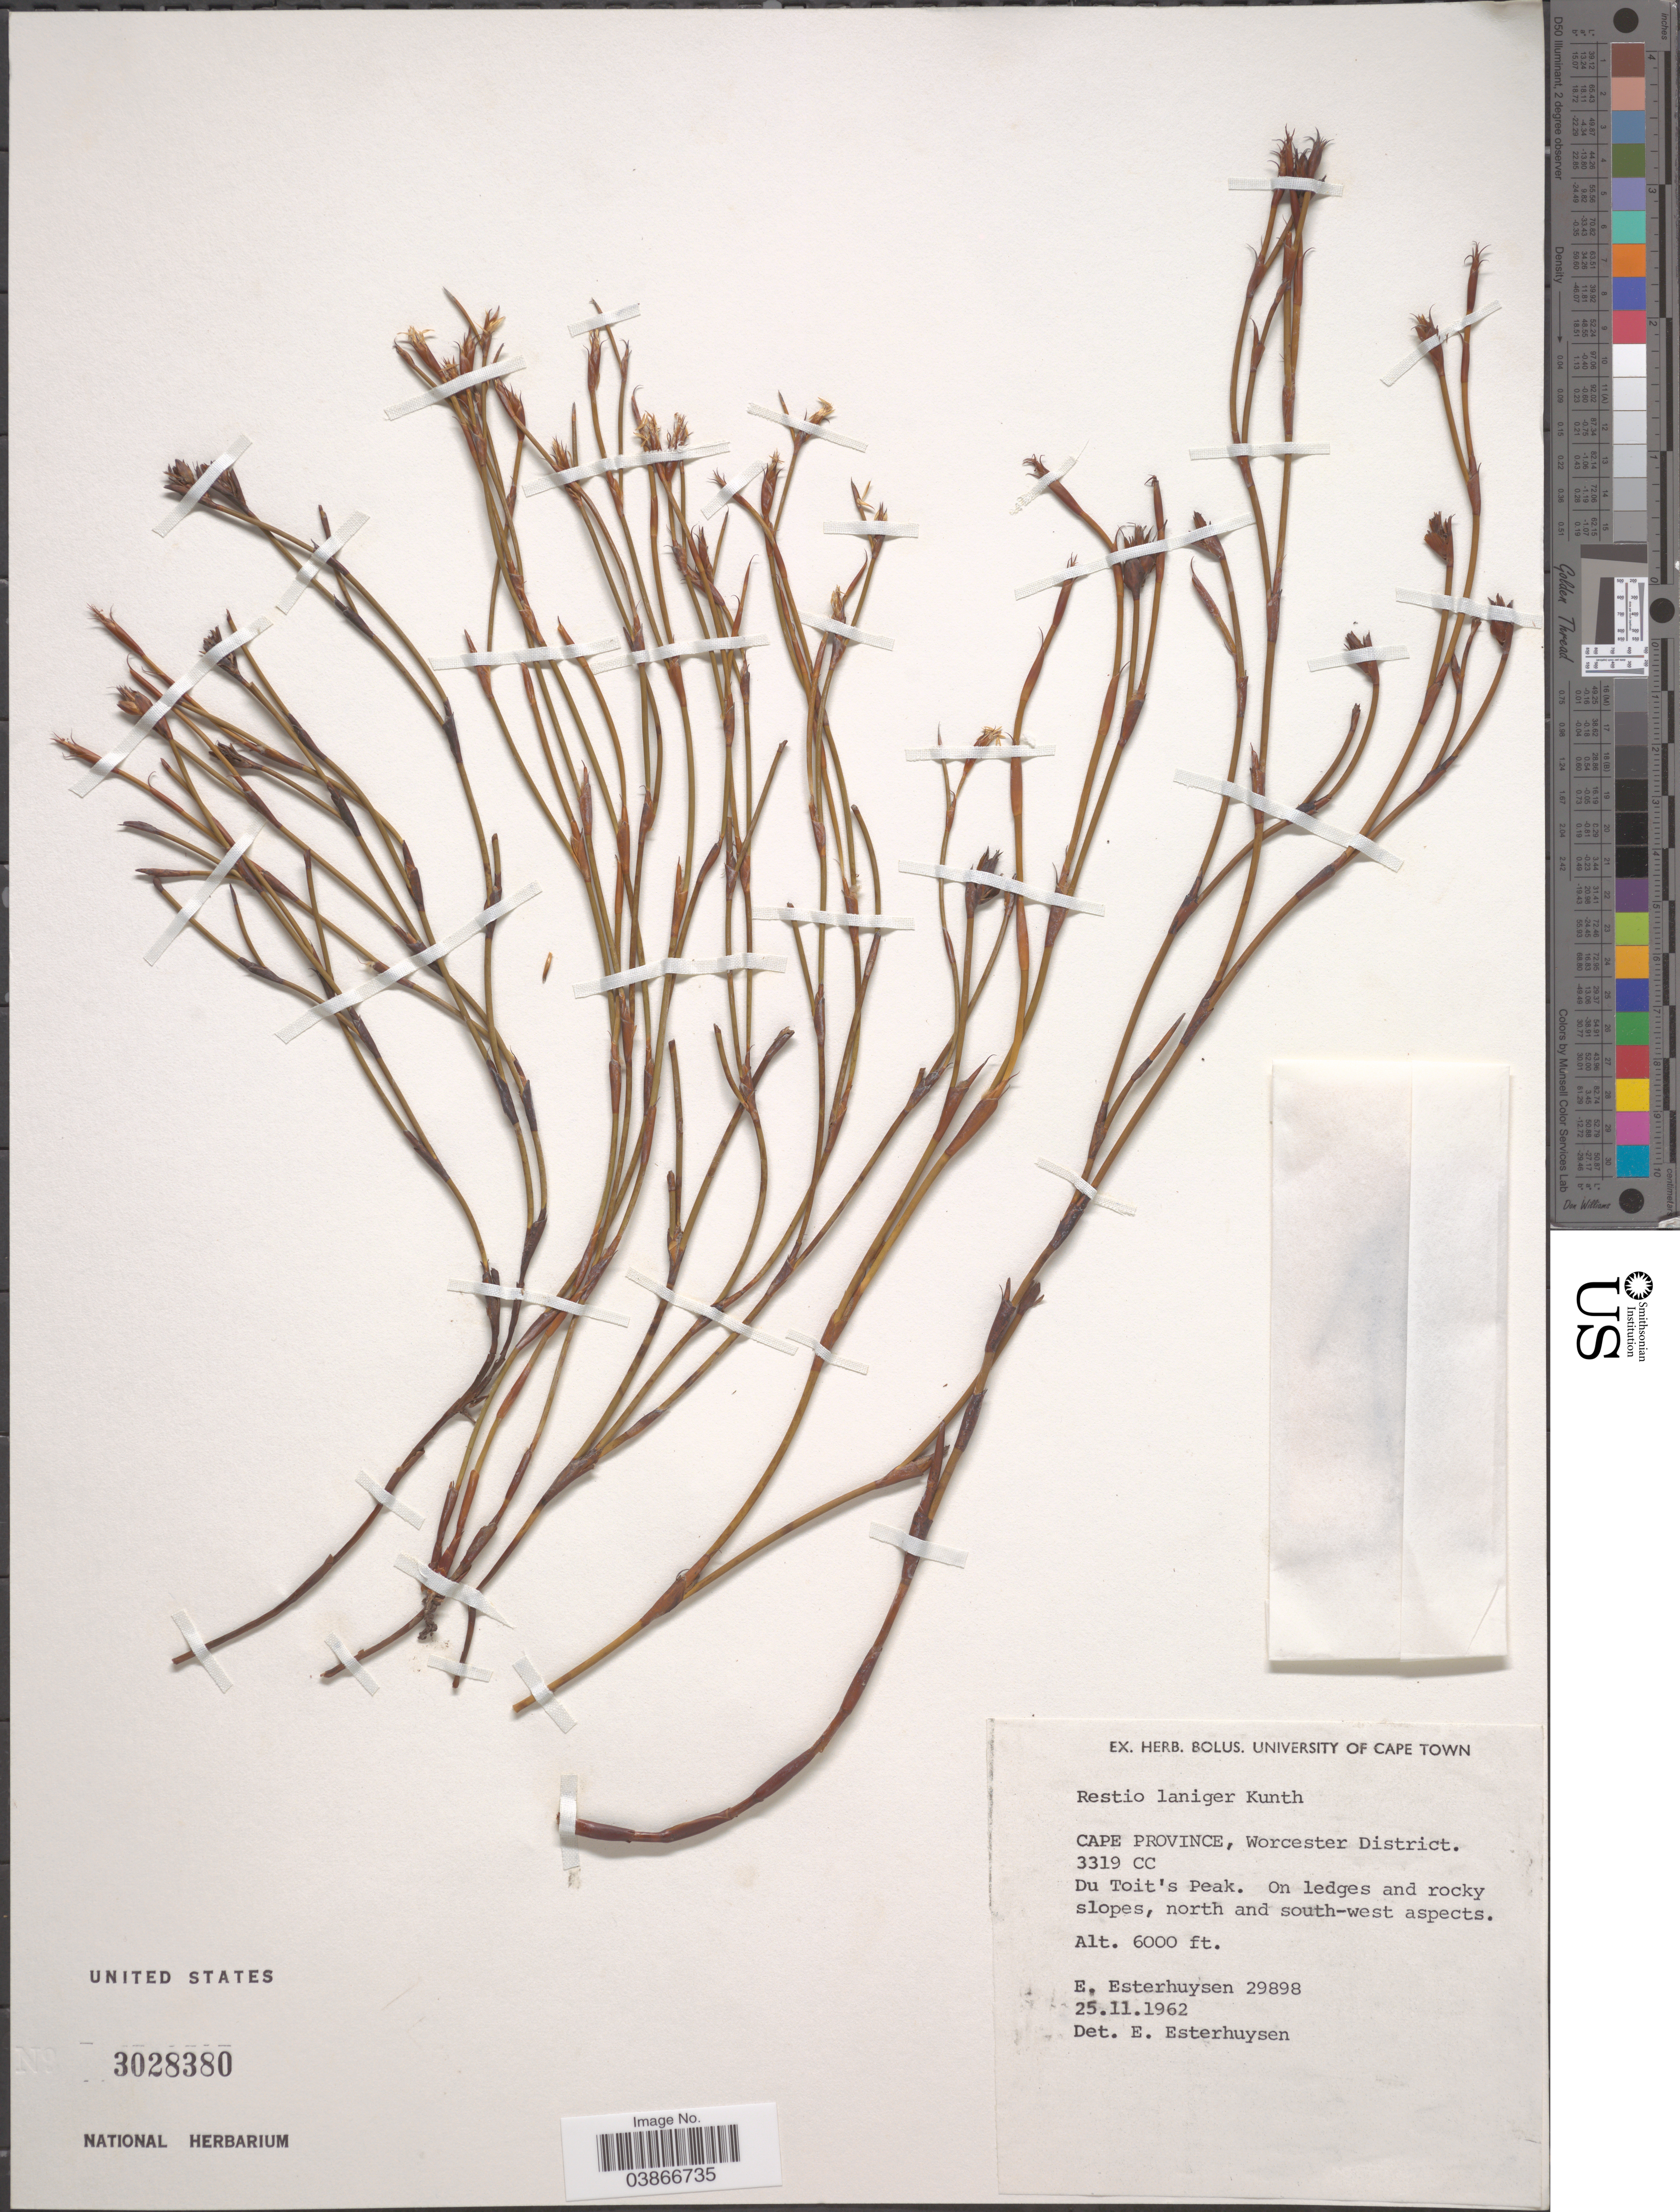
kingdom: Plantae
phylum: Tracheophyta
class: Liliopsida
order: Poales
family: Restionaceae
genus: Restio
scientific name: Restio laniger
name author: Kunth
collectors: E. E. Esterhuysen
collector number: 29898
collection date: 1962-11-25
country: South Africa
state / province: Western Cape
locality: Worcester District. 3319 CC. Du Toit's Peak. North and south-west aspects.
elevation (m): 1829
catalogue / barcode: US 3028380